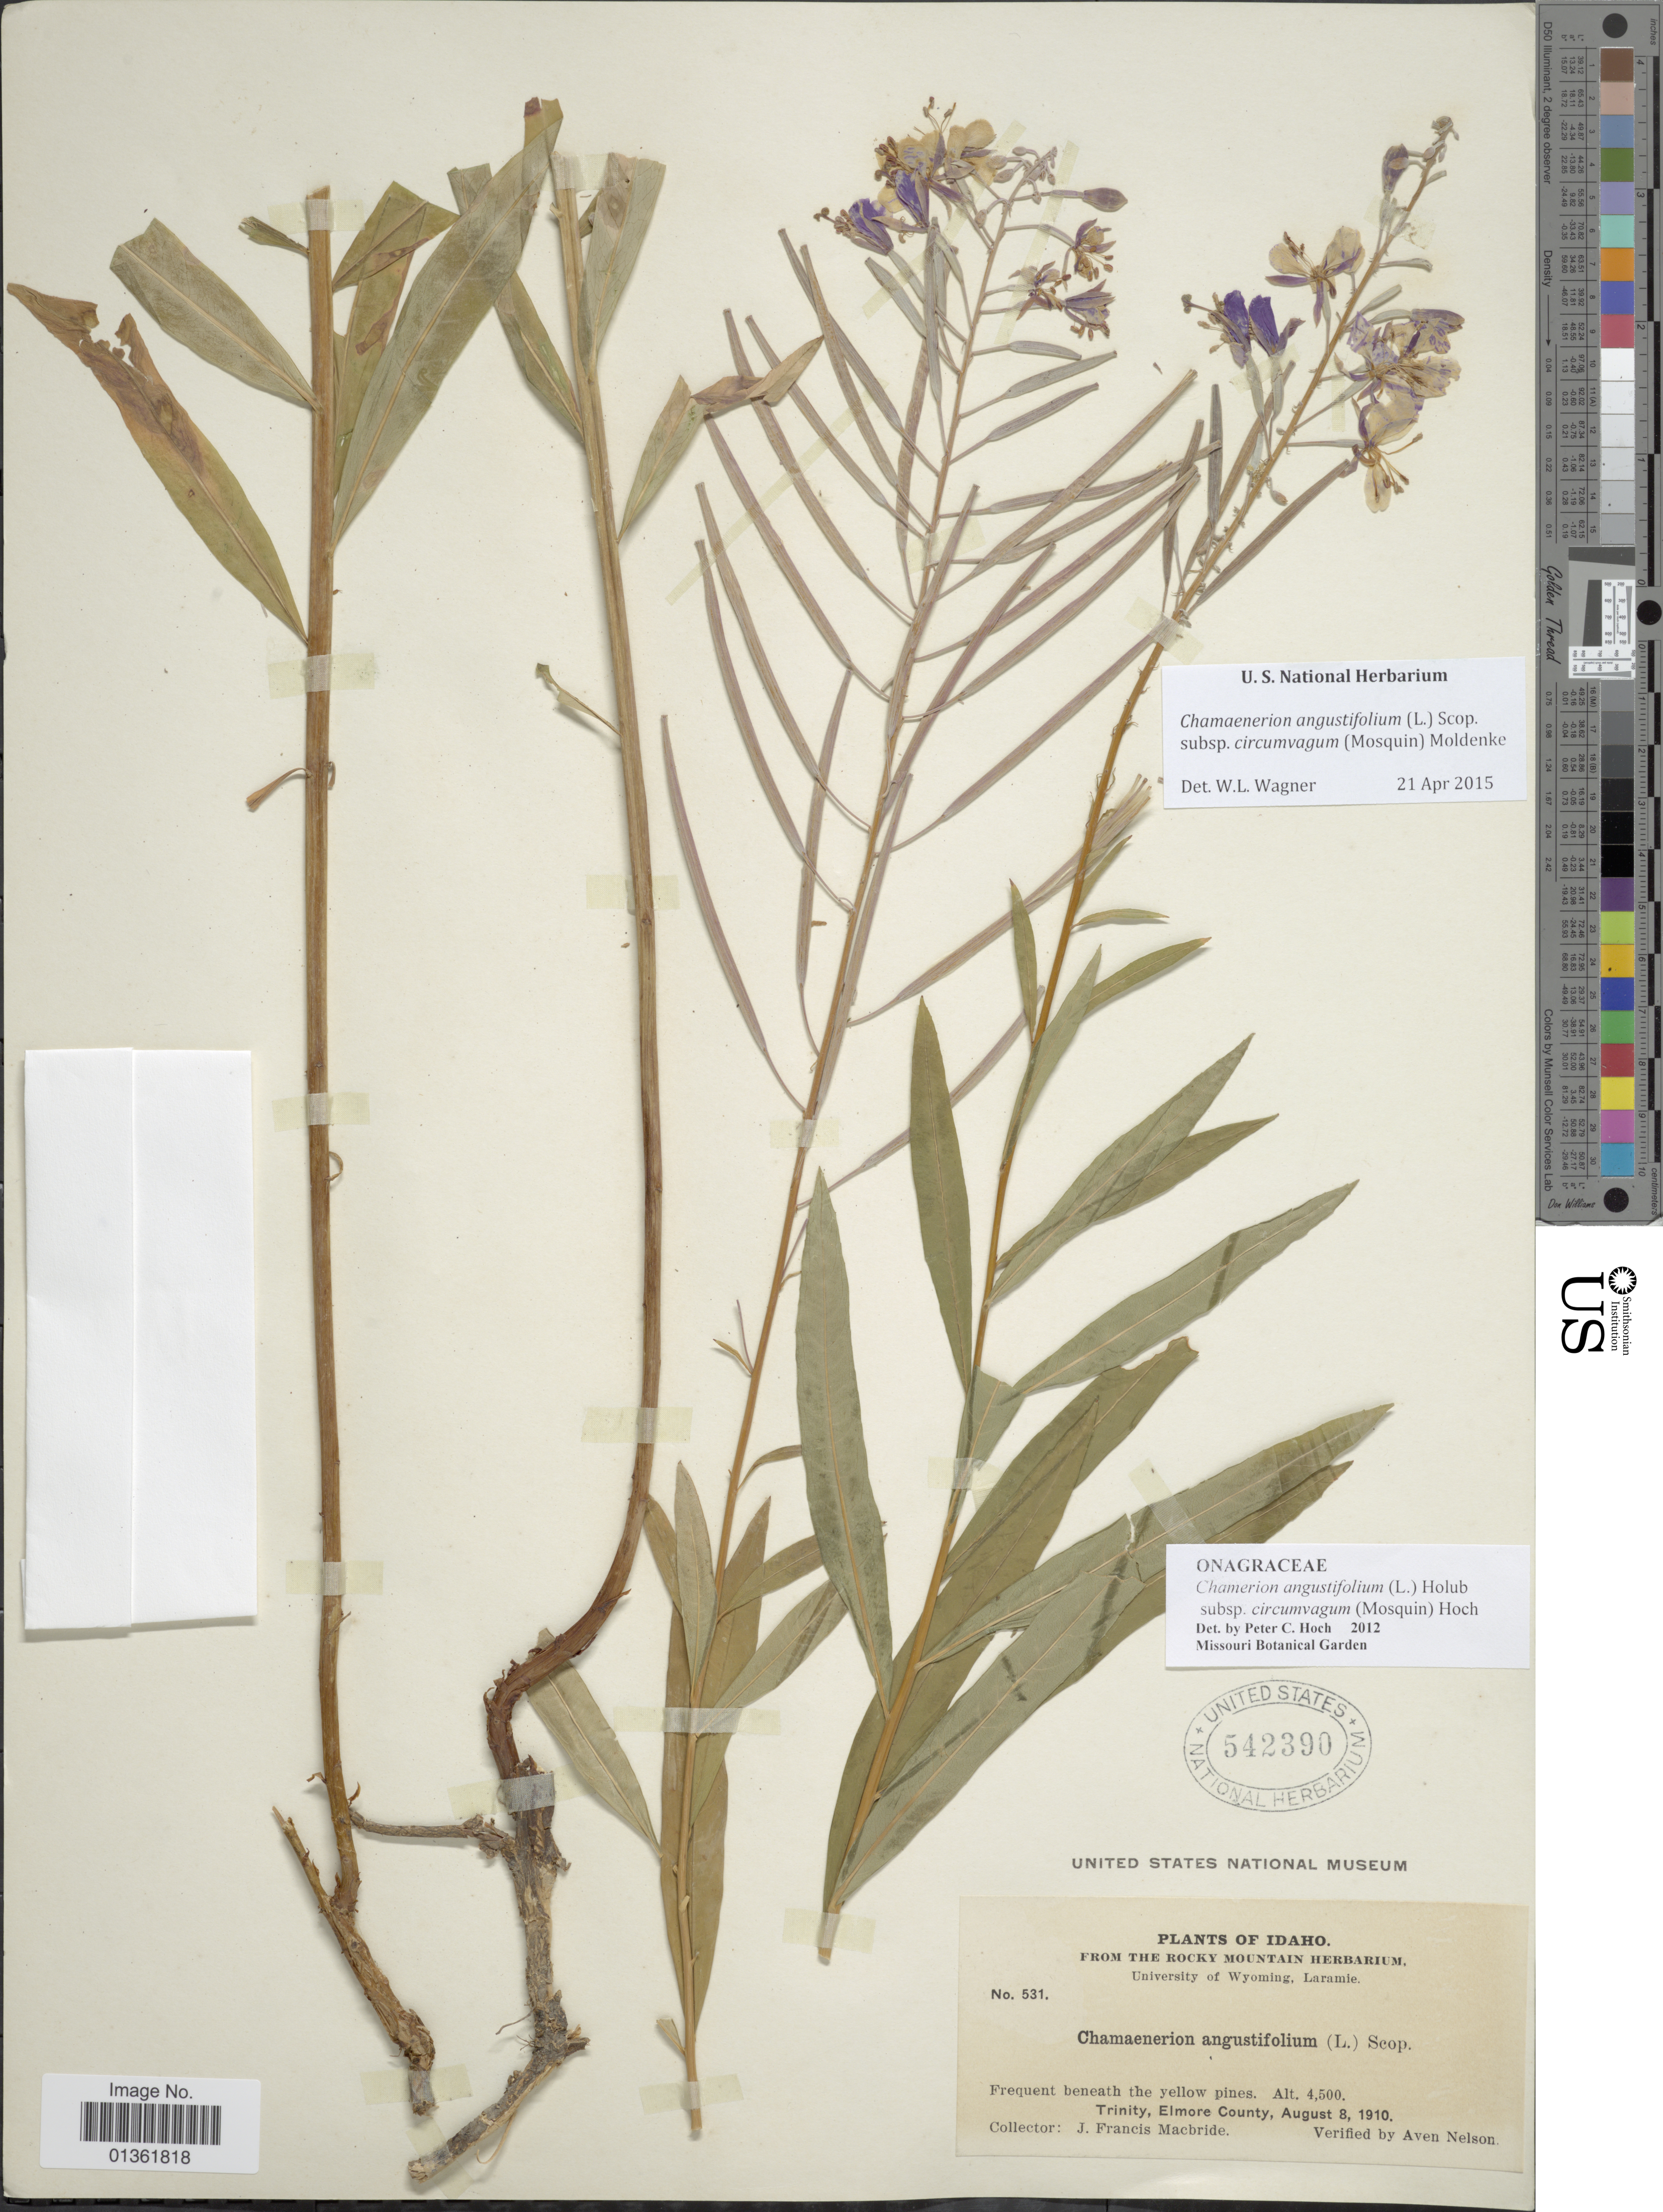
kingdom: Plantae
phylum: Tracheophyta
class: Magnoliopsida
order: Myrtales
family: Onagraceae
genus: Chamaenerion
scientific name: Chamaenerion angustifolium subsp. circumvagum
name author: (Mosquin) Moldenke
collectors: J. F. Macbride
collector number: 531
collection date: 1910-08-08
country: United States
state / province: Idaho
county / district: Elmore Co.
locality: Trinity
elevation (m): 1372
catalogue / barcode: US 542390